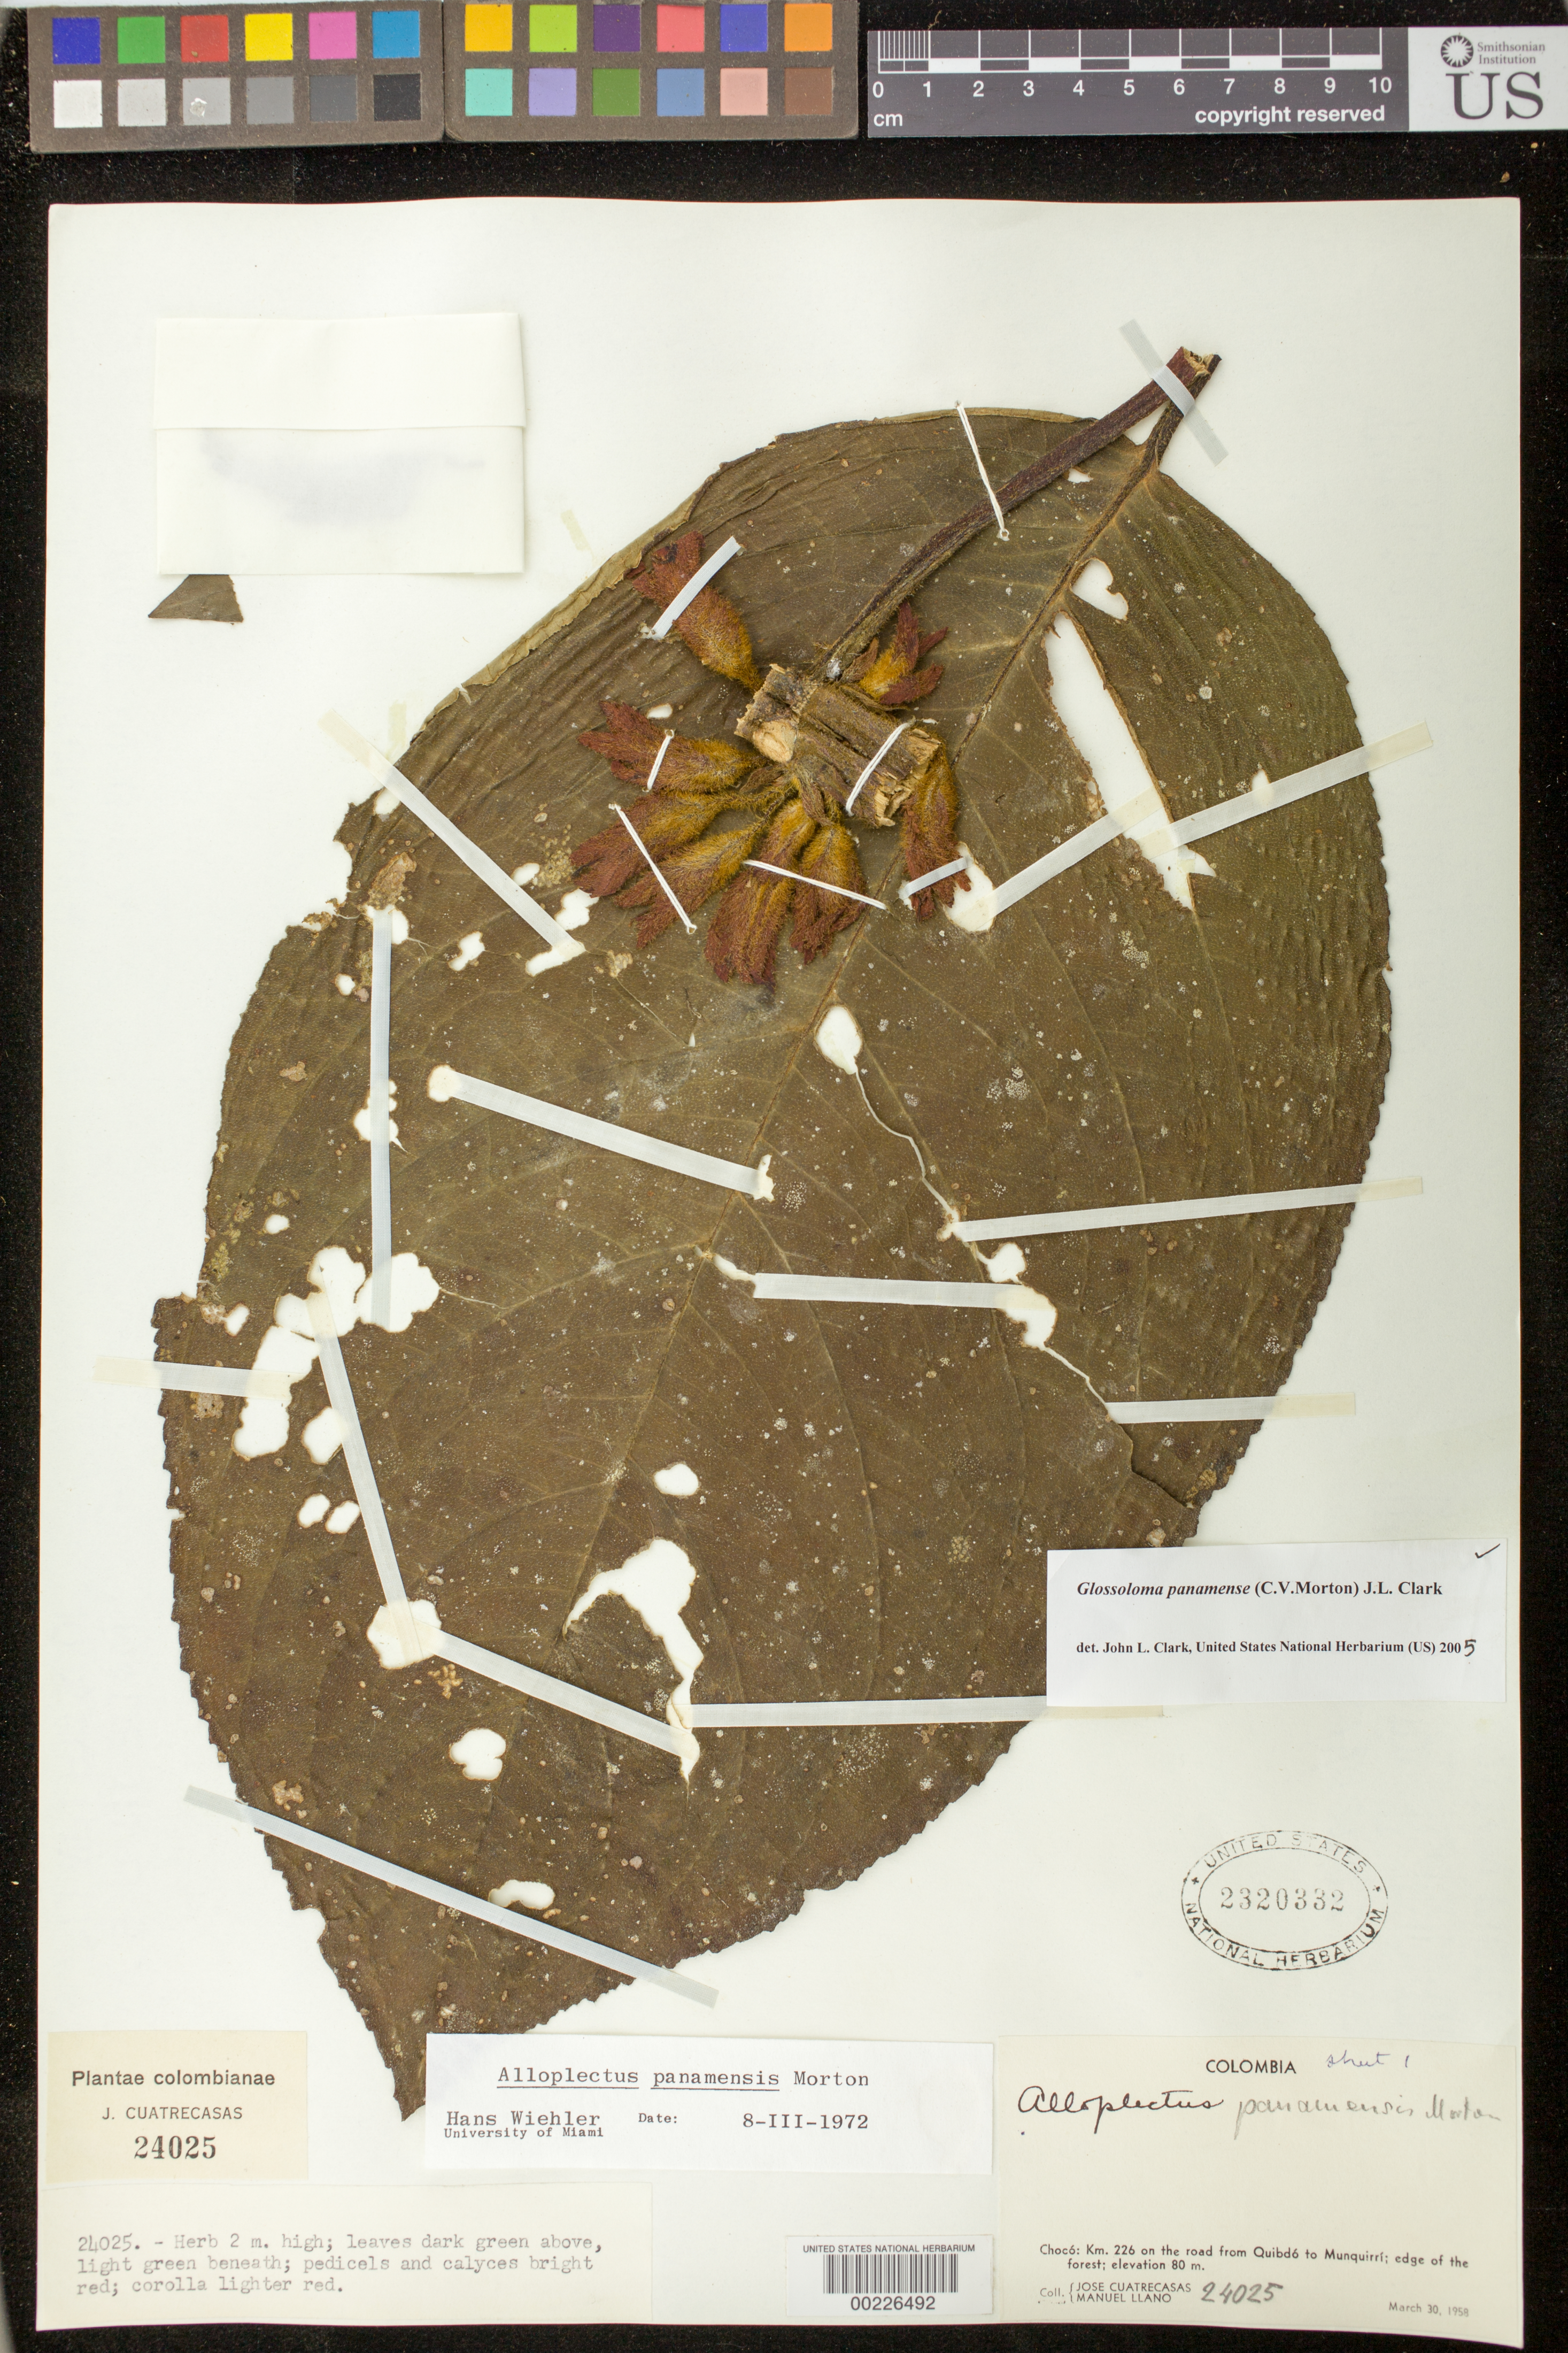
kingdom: Plantae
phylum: Tracheophyta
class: Magnoliopsida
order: Lamiales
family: Gesneriaceae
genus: Glossoloma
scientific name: Glossoloma panamense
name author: (C.V. Morton) J.L. Clark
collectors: J. Cuatrecasas & M. Llano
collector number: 24025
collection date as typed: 30 Mar 1958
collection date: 1958-03-30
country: Colombia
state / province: Chocó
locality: Km 226 on the road from Quibdo to Munquirri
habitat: Edge of the forest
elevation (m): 80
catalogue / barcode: US 2320332